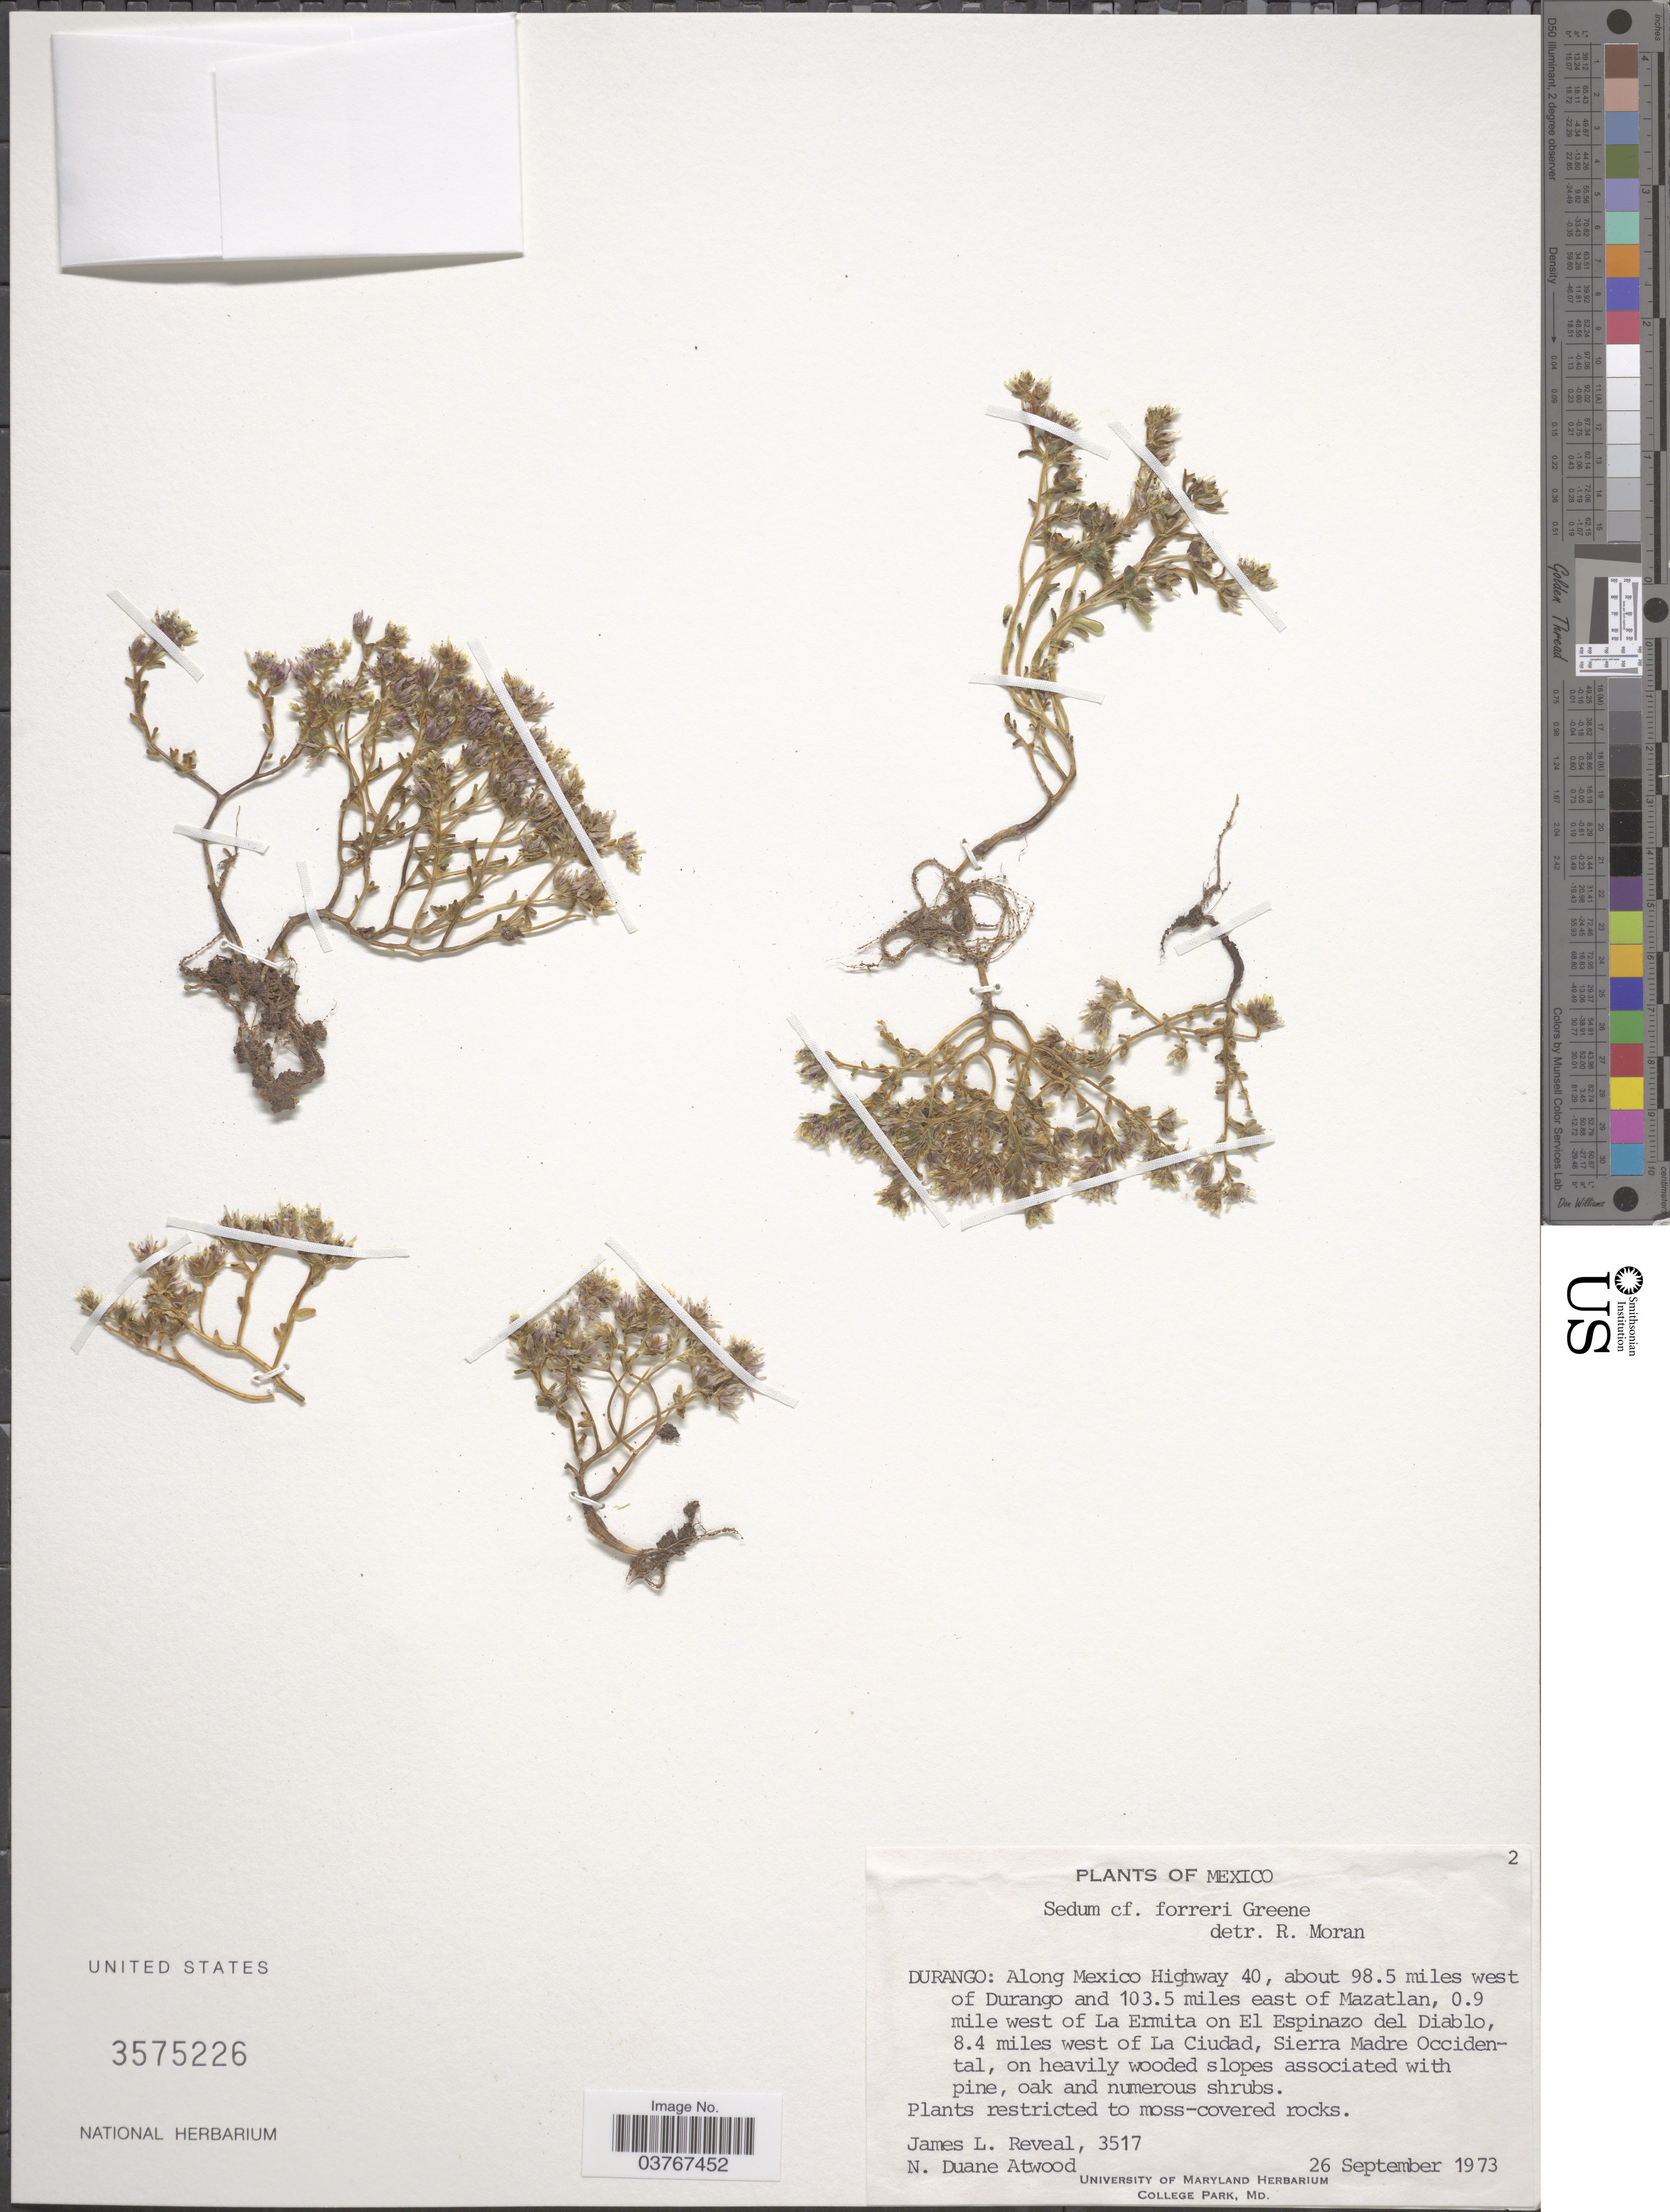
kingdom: Plantae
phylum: Tracheophyta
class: Magnoliopsida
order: Saxifragales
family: Crassulaceae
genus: Sedum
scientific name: Sedum sp.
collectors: J. L. Reveal & N. Atwood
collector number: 3517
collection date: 1973-09-26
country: Mexico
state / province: Durango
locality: Along Mexico Highway 40, about 98.5 miles west of Durango and 103.5 miles east of Mazatlan, 0.9 mile west of La Ermita on El Espinazo del Diablo, 8.4 miles west of La Ciudad, Sierra Madre Occidental.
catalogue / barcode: US 3575226